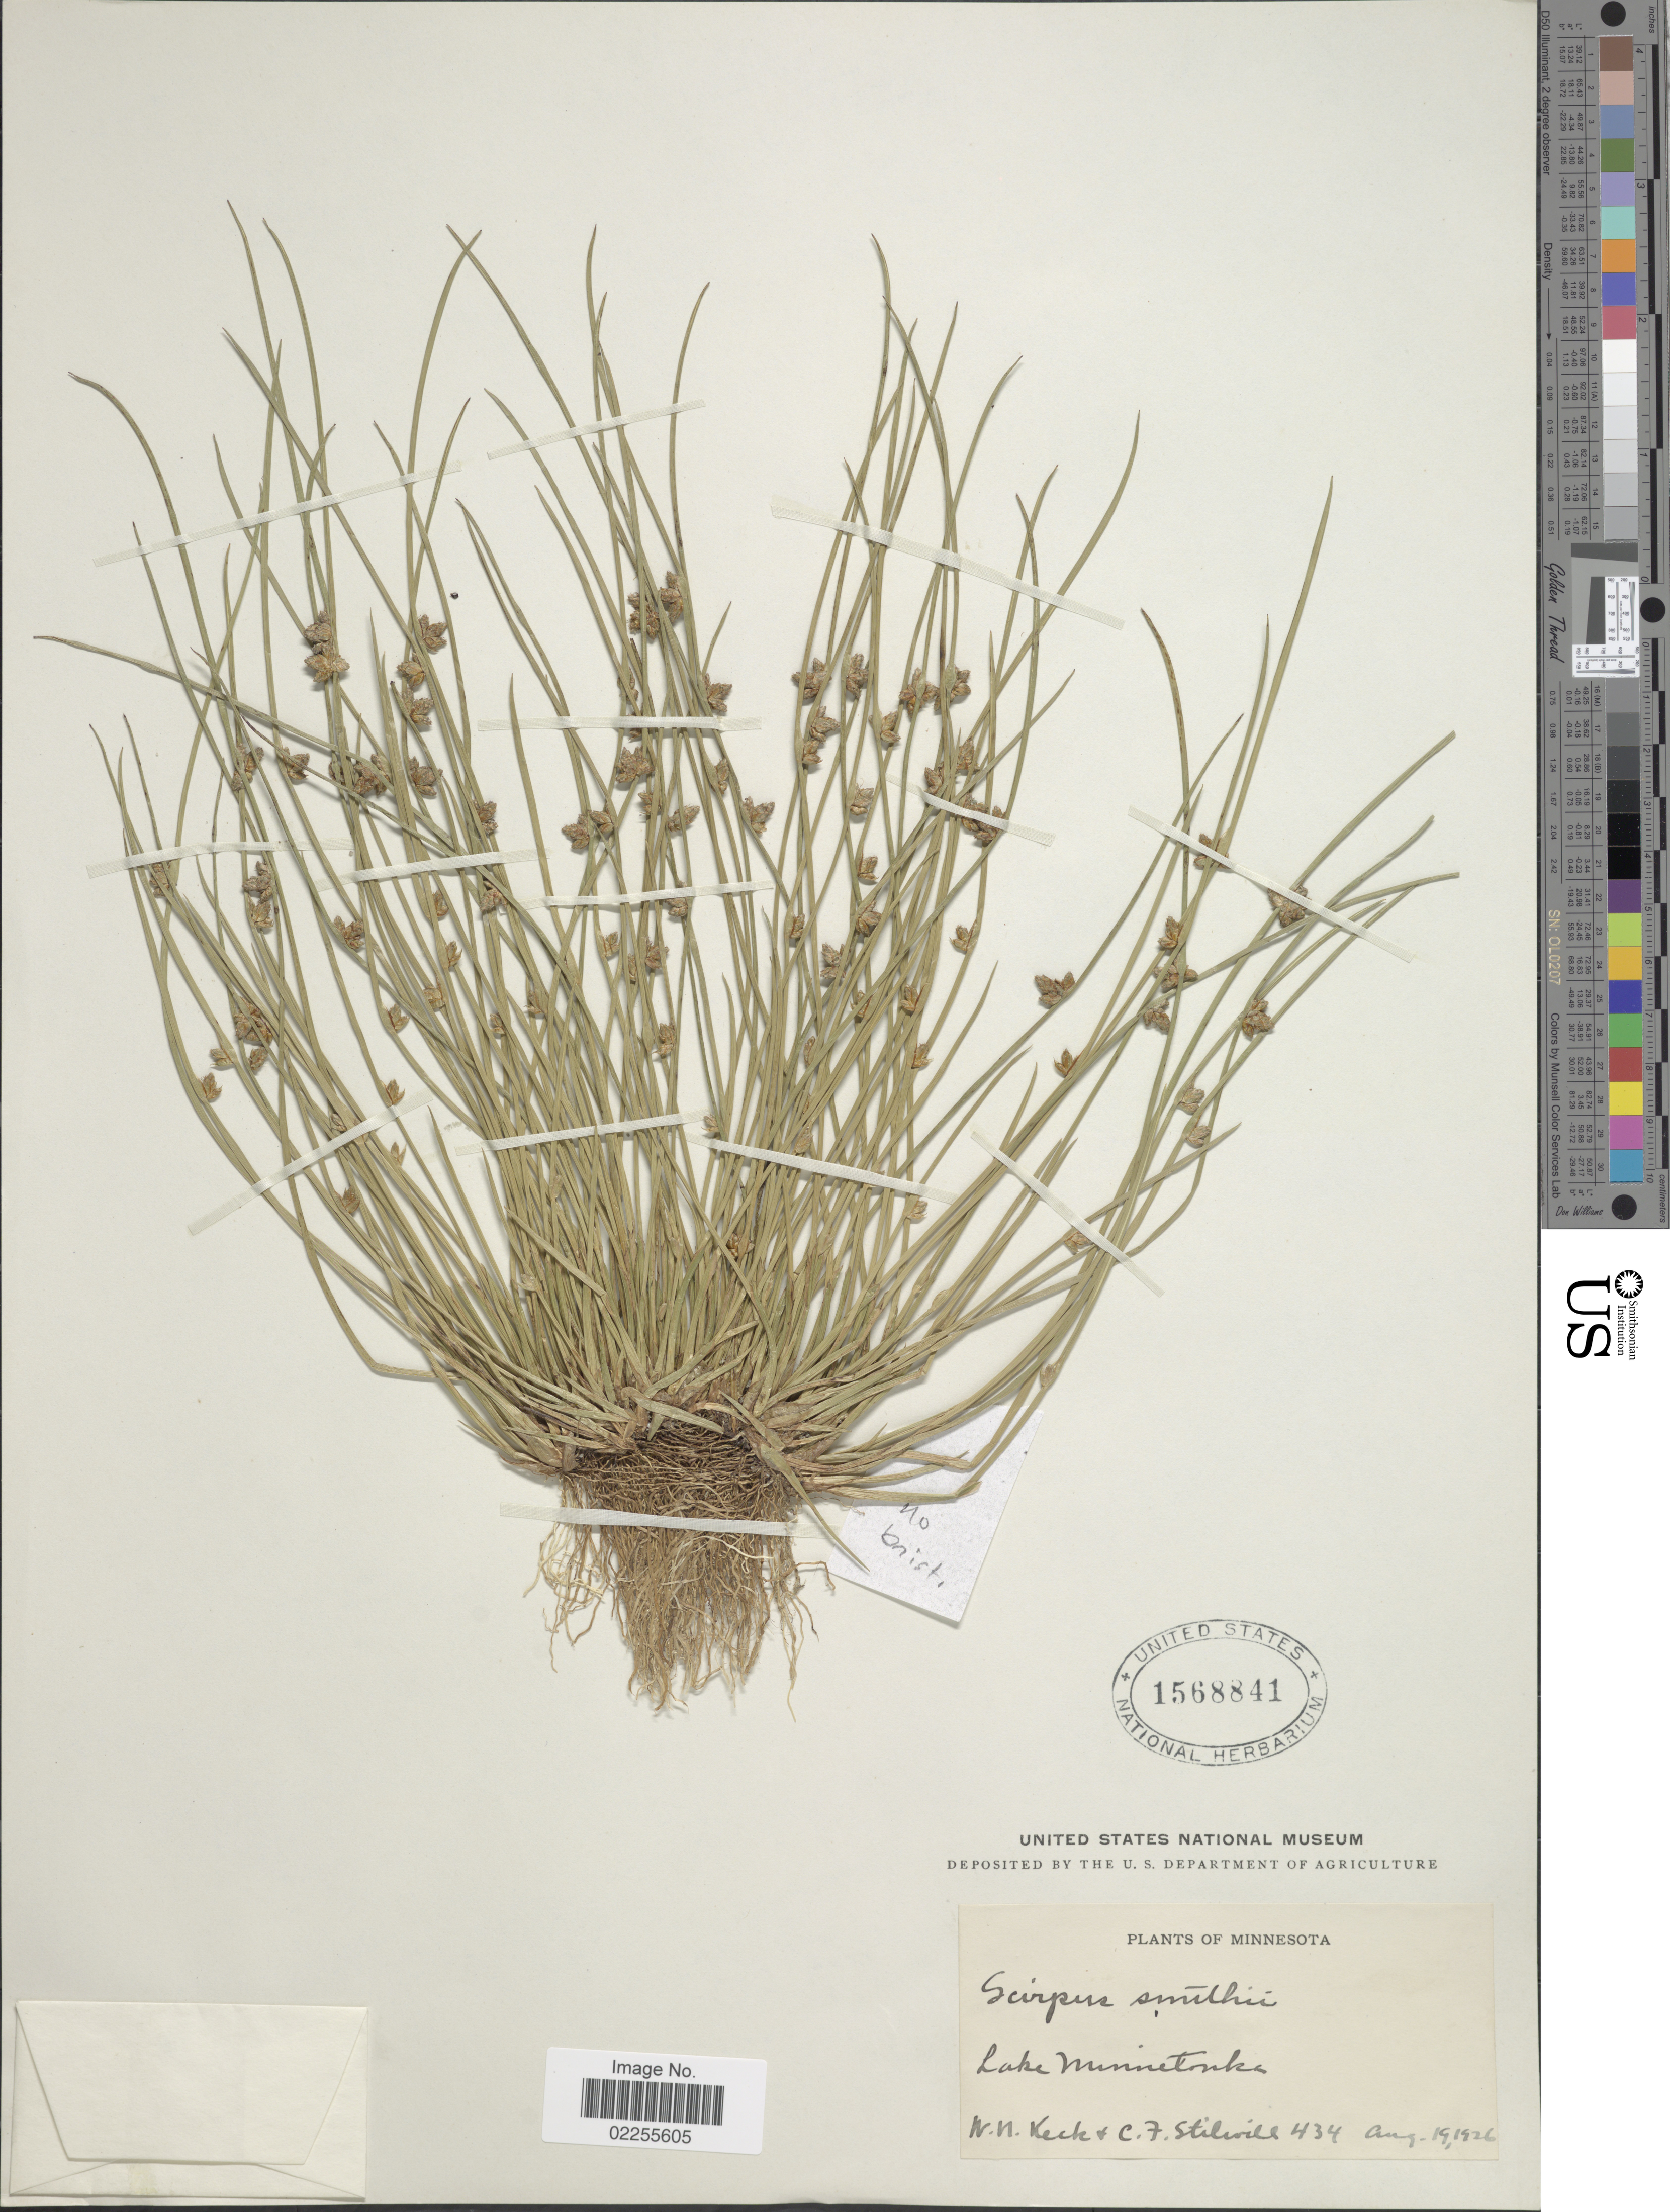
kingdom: Plantae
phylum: Tracheophyta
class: Liliopsida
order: Poales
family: Cyperaceae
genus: Schoenoplectus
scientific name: Schoenoplectus smithii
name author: (A. Gray) Soják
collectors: W. Keck & C. Stilwill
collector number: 434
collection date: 1926-08-19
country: United States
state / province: Minnesota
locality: Lake Minnetonka.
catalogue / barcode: US 1568841